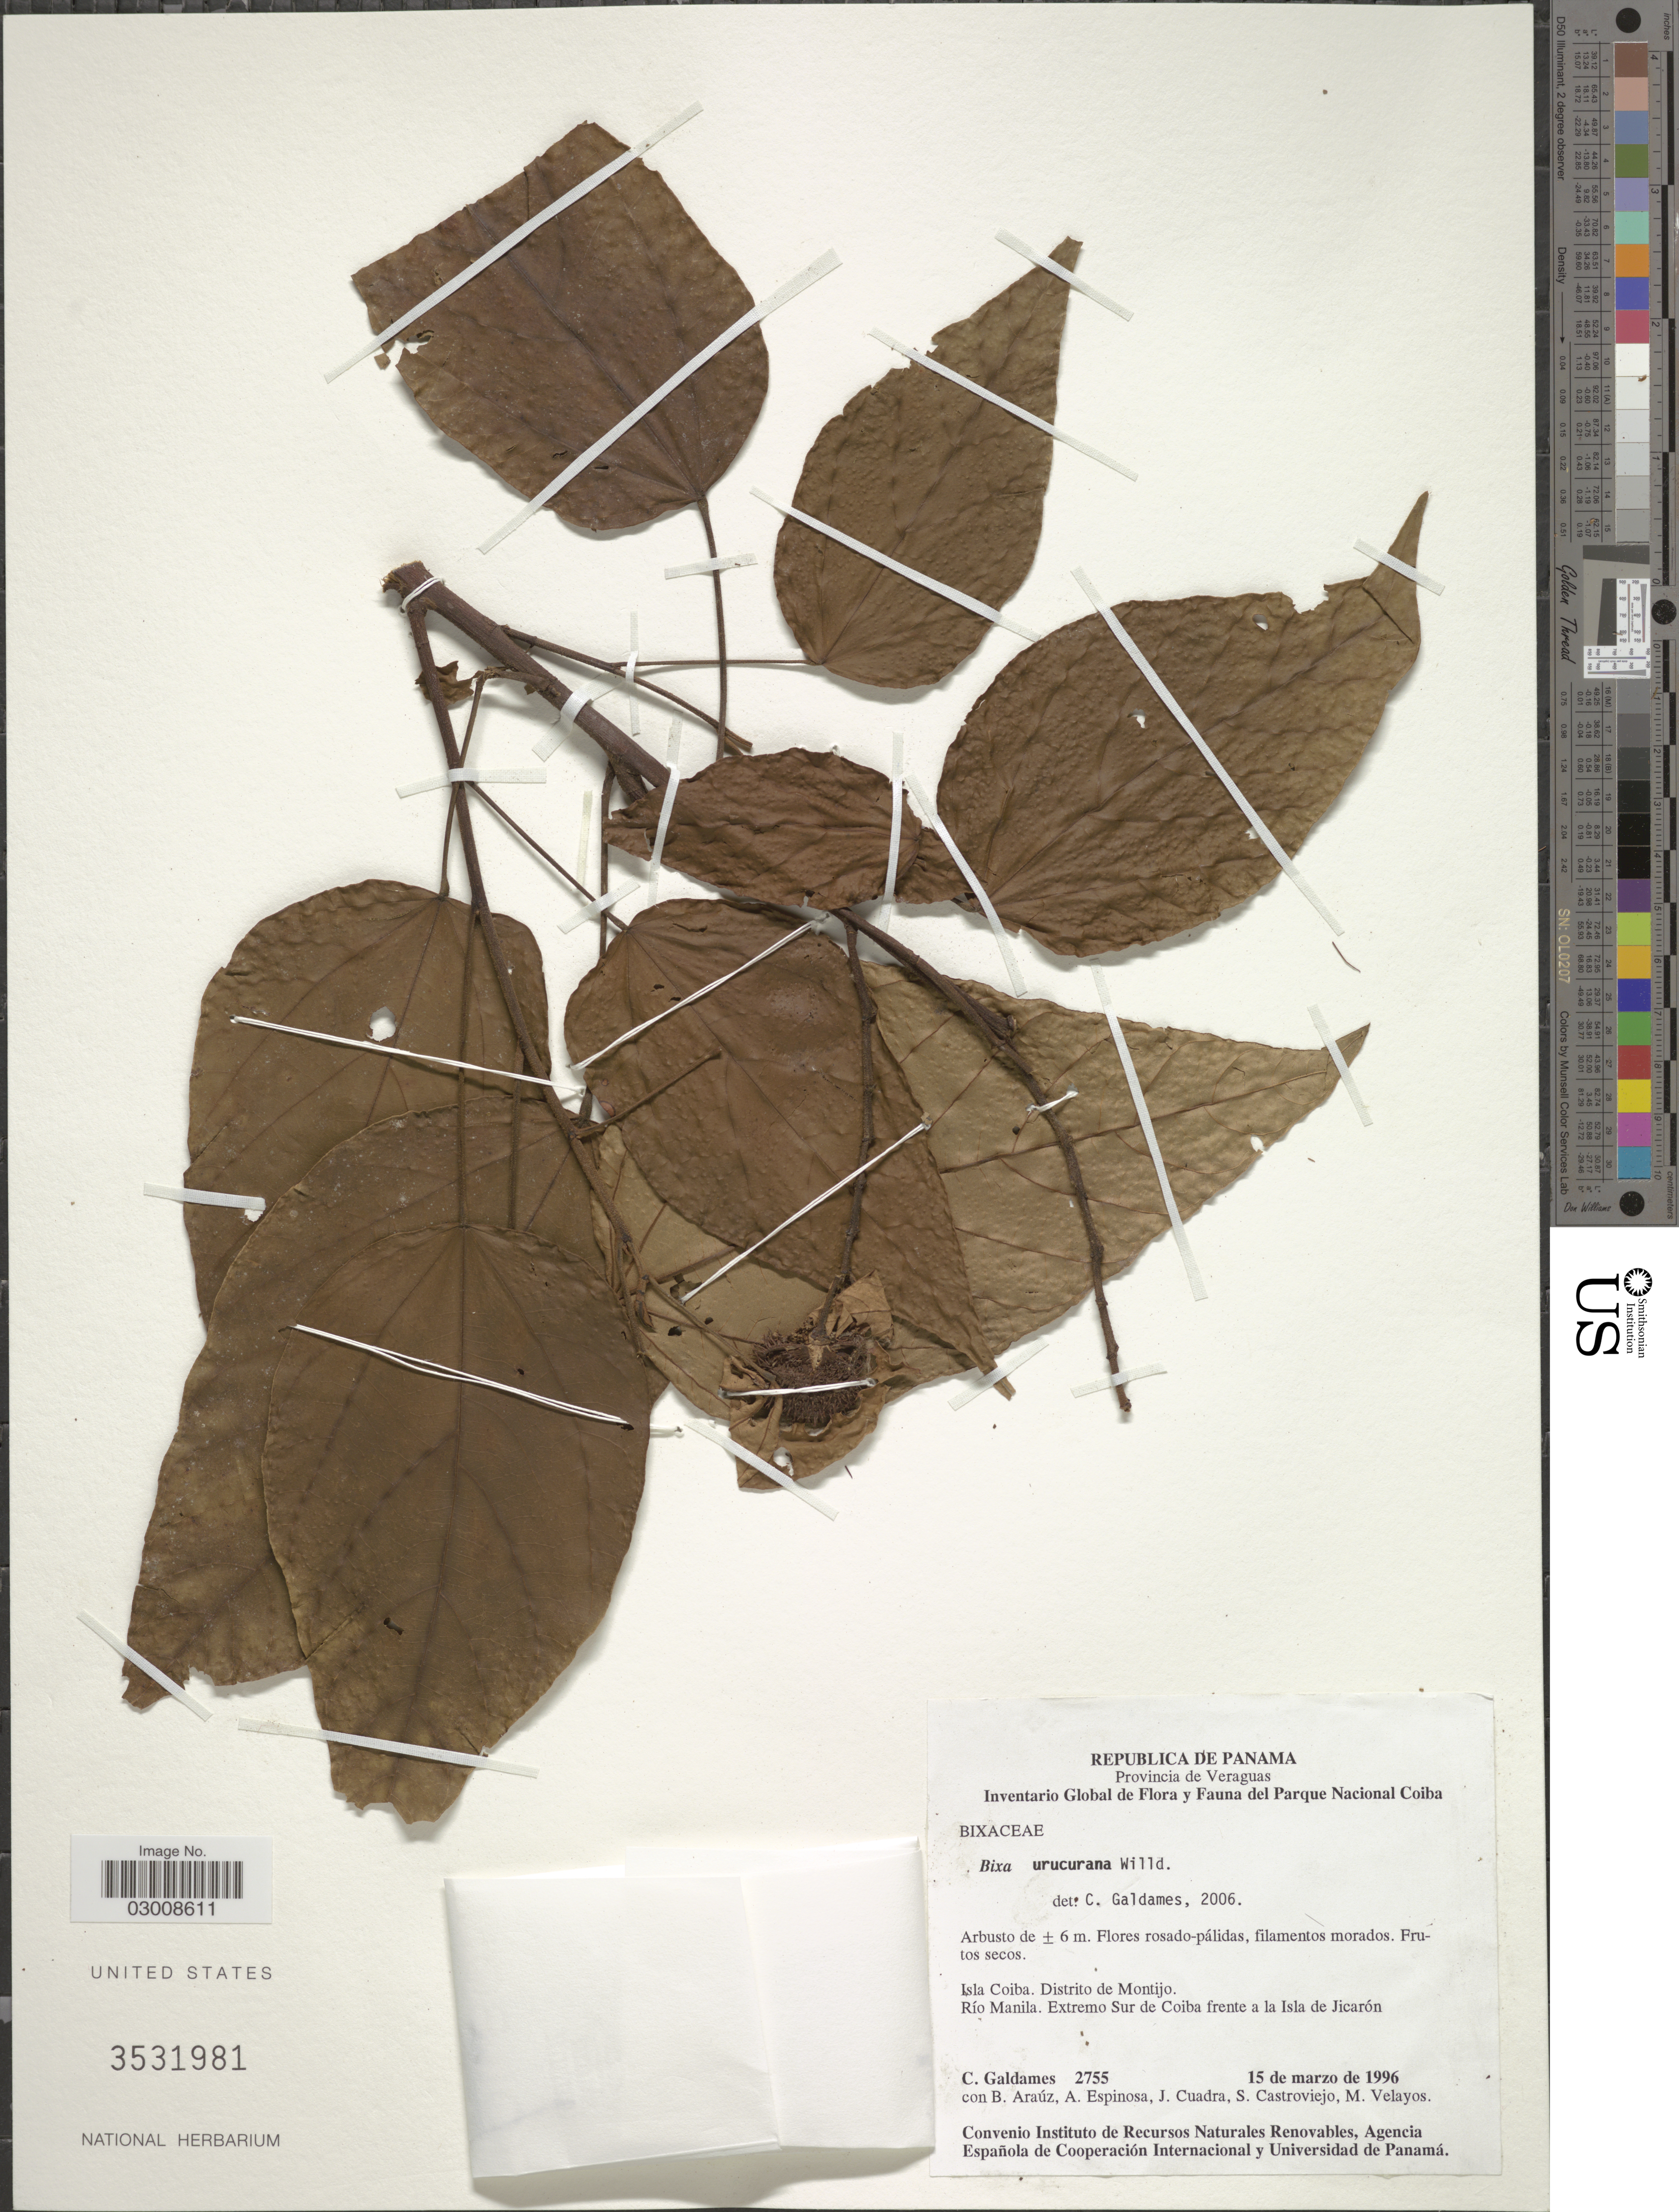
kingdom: Plantae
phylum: Tracheophyta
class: Magnoliopsida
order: Malvales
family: Bixaceae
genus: Bixa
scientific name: Bixa urucurana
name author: Willd.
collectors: C. Galdames, B. Araúz, A. Espinosa, J. Cuadra & et al.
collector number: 2755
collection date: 1996-03-15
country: Panama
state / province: Veraguas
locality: Inventario Global de Flora y Fauna del Parque Nacional Coiba, Isla Coiba, Distrito de Montijo, Río Manila, Extremo Sur de Coiba frente a la Isla de Jicarón.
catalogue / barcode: US 3531981